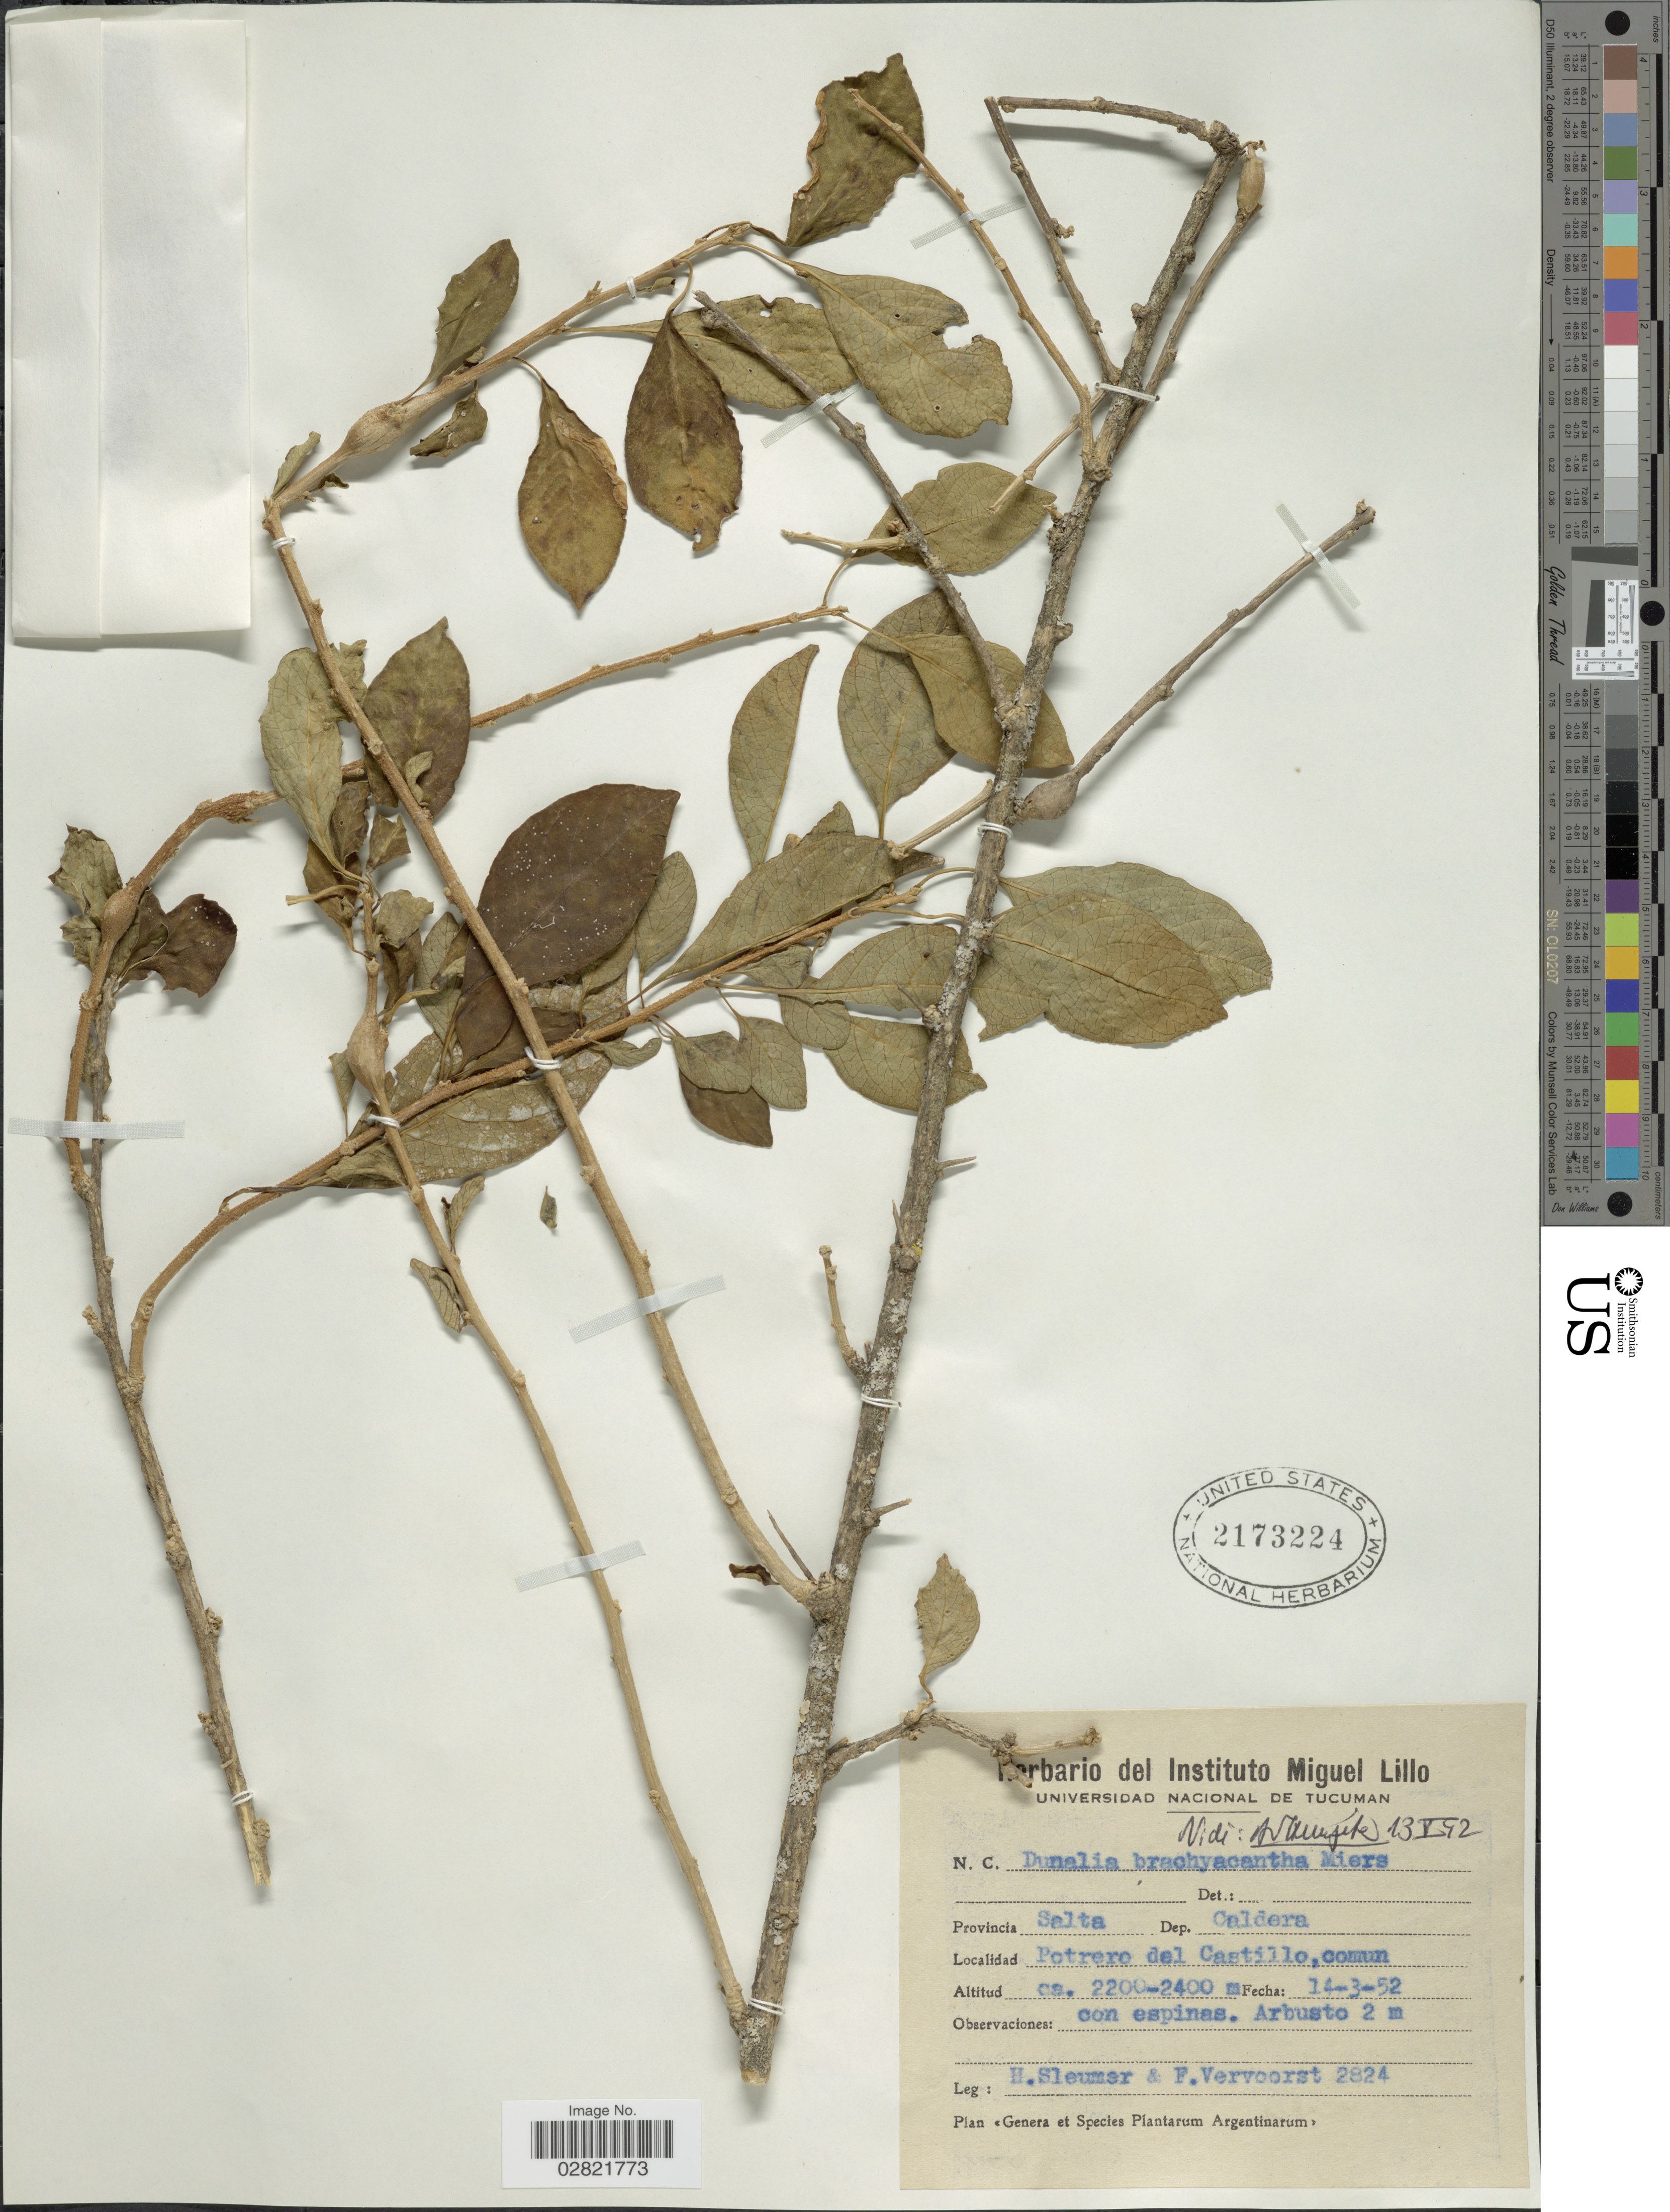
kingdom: Plantae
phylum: Tracheophyta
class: Magnoliopsida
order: Solanales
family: Solanaceae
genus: Dunalia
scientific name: Dunalia brachyacantha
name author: Miers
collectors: H. O. Sleumer & F. Vervoorst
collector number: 2824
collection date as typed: Transcribed d/m/y: 14/3/52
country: Argentina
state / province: Salta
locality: Provincia Salta. Dep. Caldera. Potrero del Castillo, comun.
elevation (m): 2200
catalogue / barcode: US 2173224